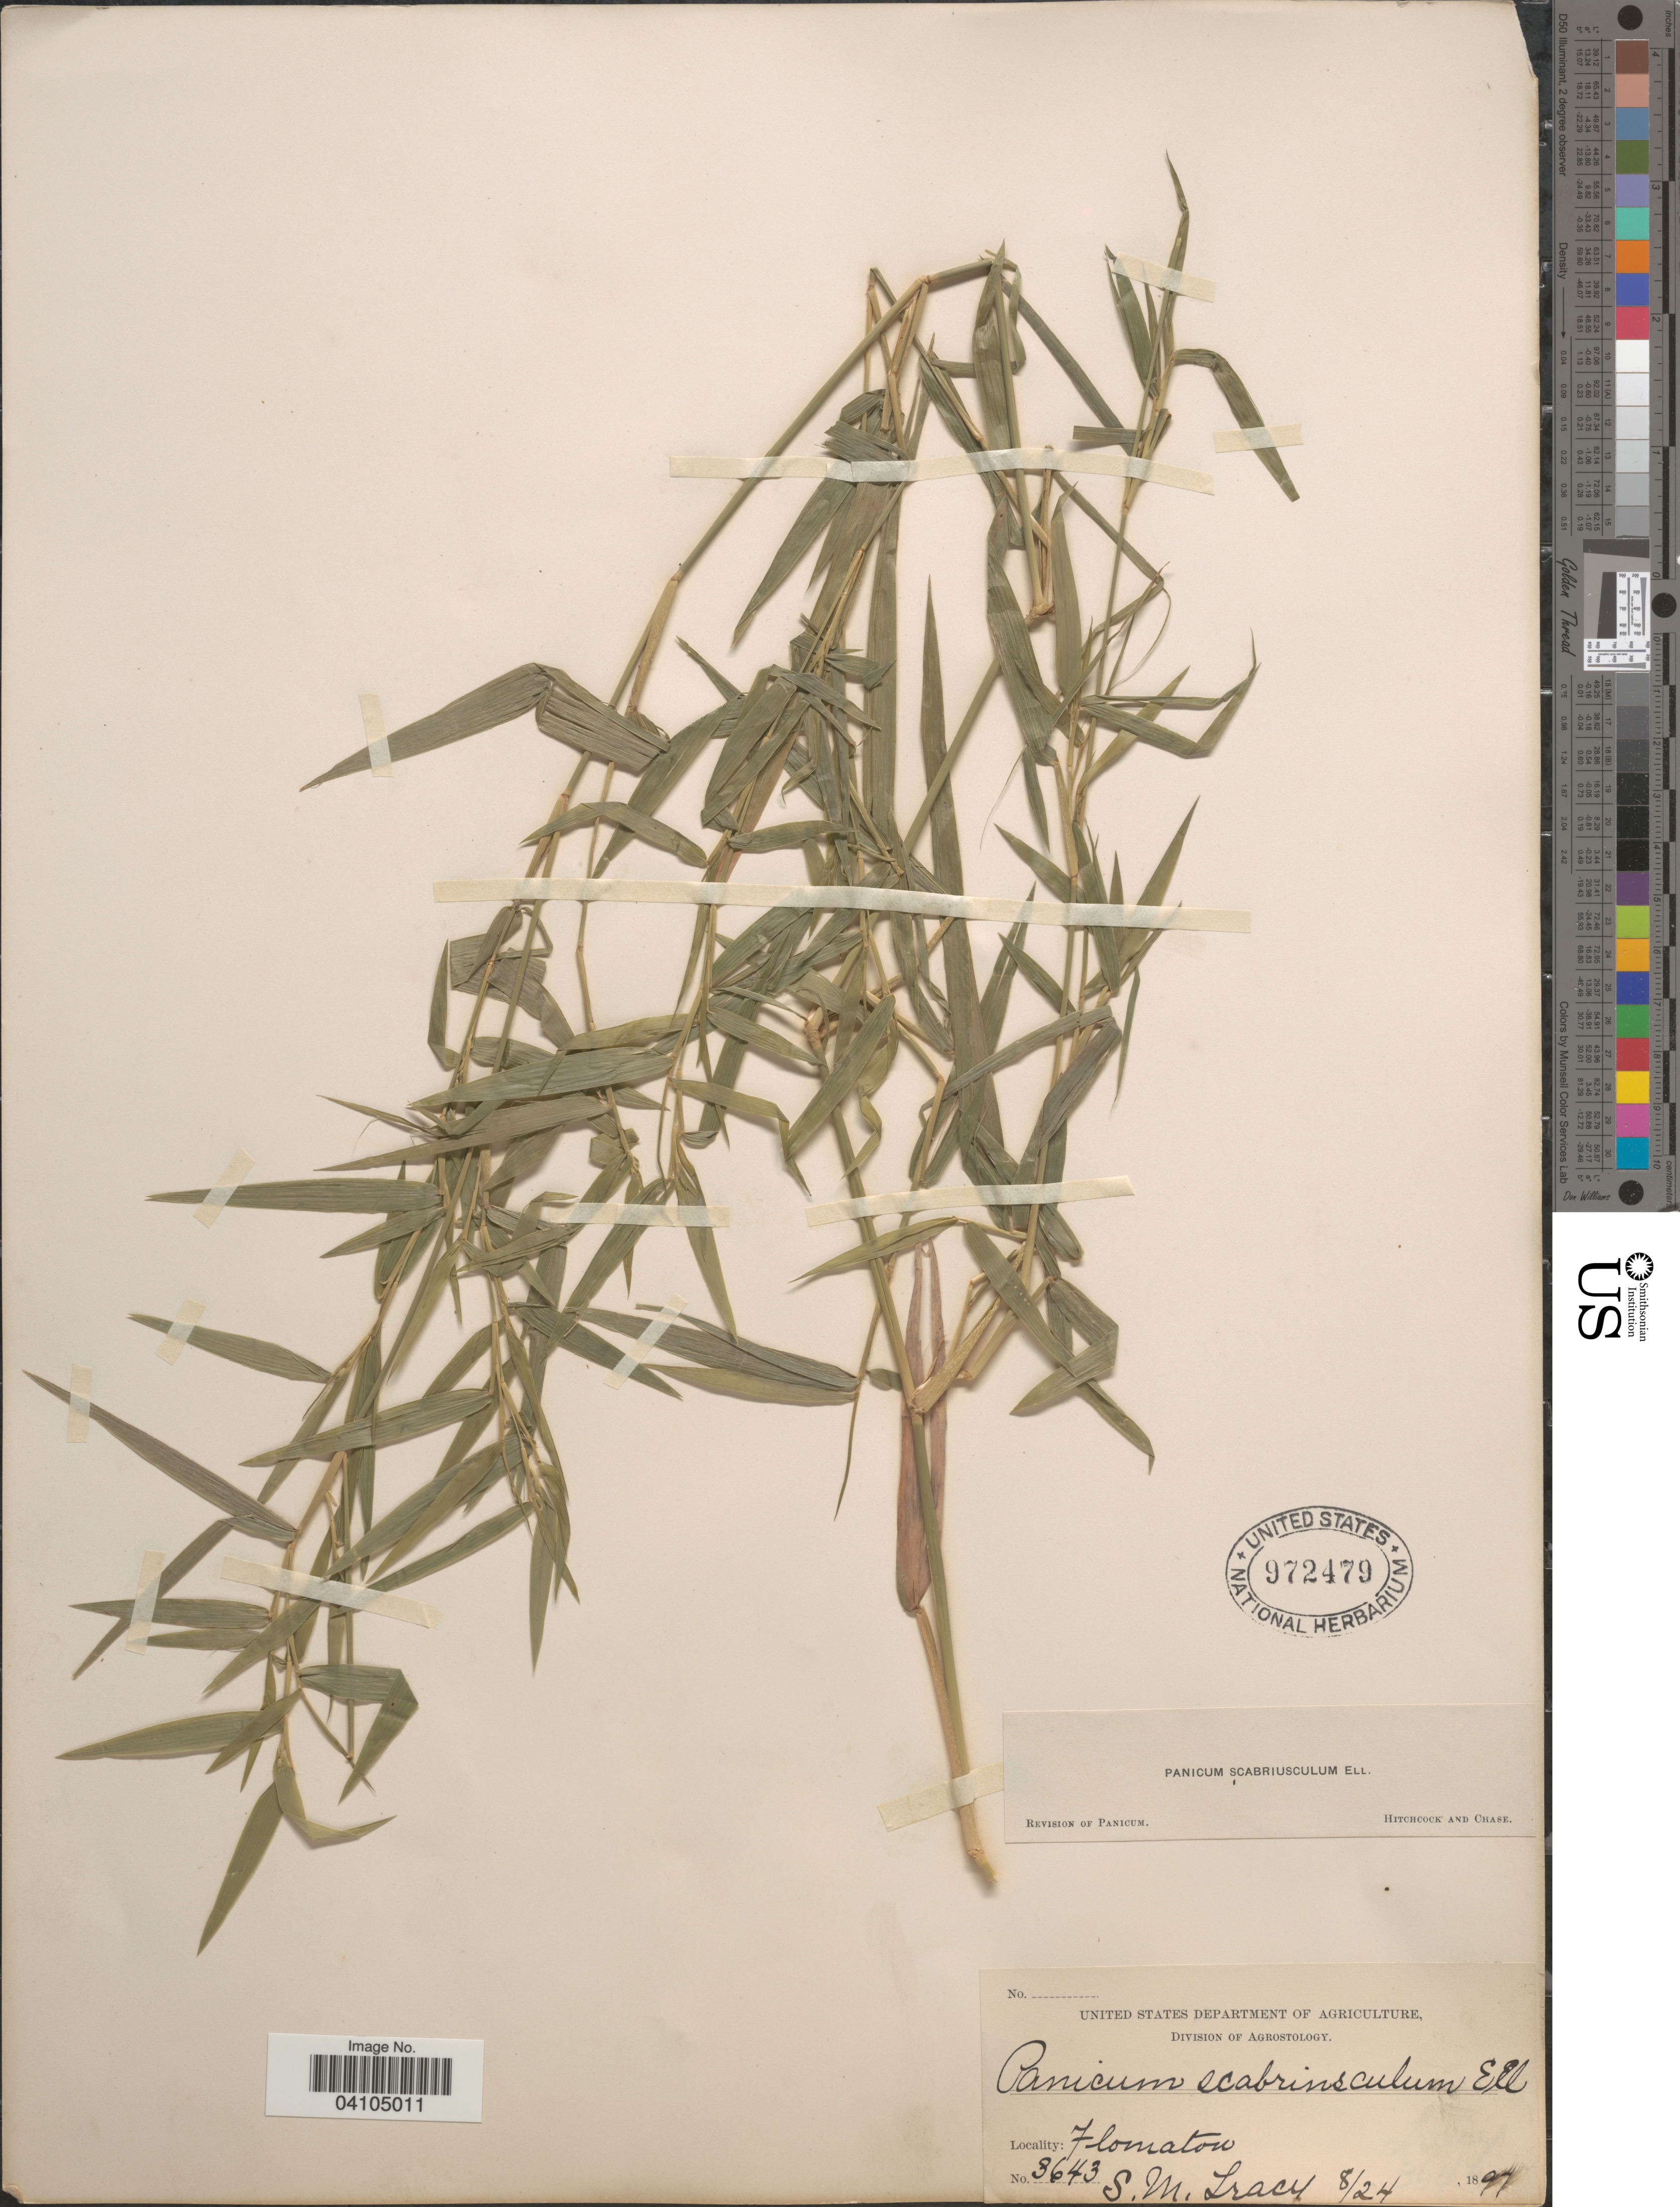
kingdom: Plantae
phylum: Tracheophyta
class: Liliopsida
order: Poales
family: Poaceae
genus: Dichanthelium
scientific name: Dichanthelium scabriusculum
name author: (Elliott) Gould & C.A. Clark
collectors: S. M. Tracy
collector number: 3643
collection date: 1897-08-24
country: United States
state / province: Alabama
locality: Flomaton.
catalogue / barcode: US 972479